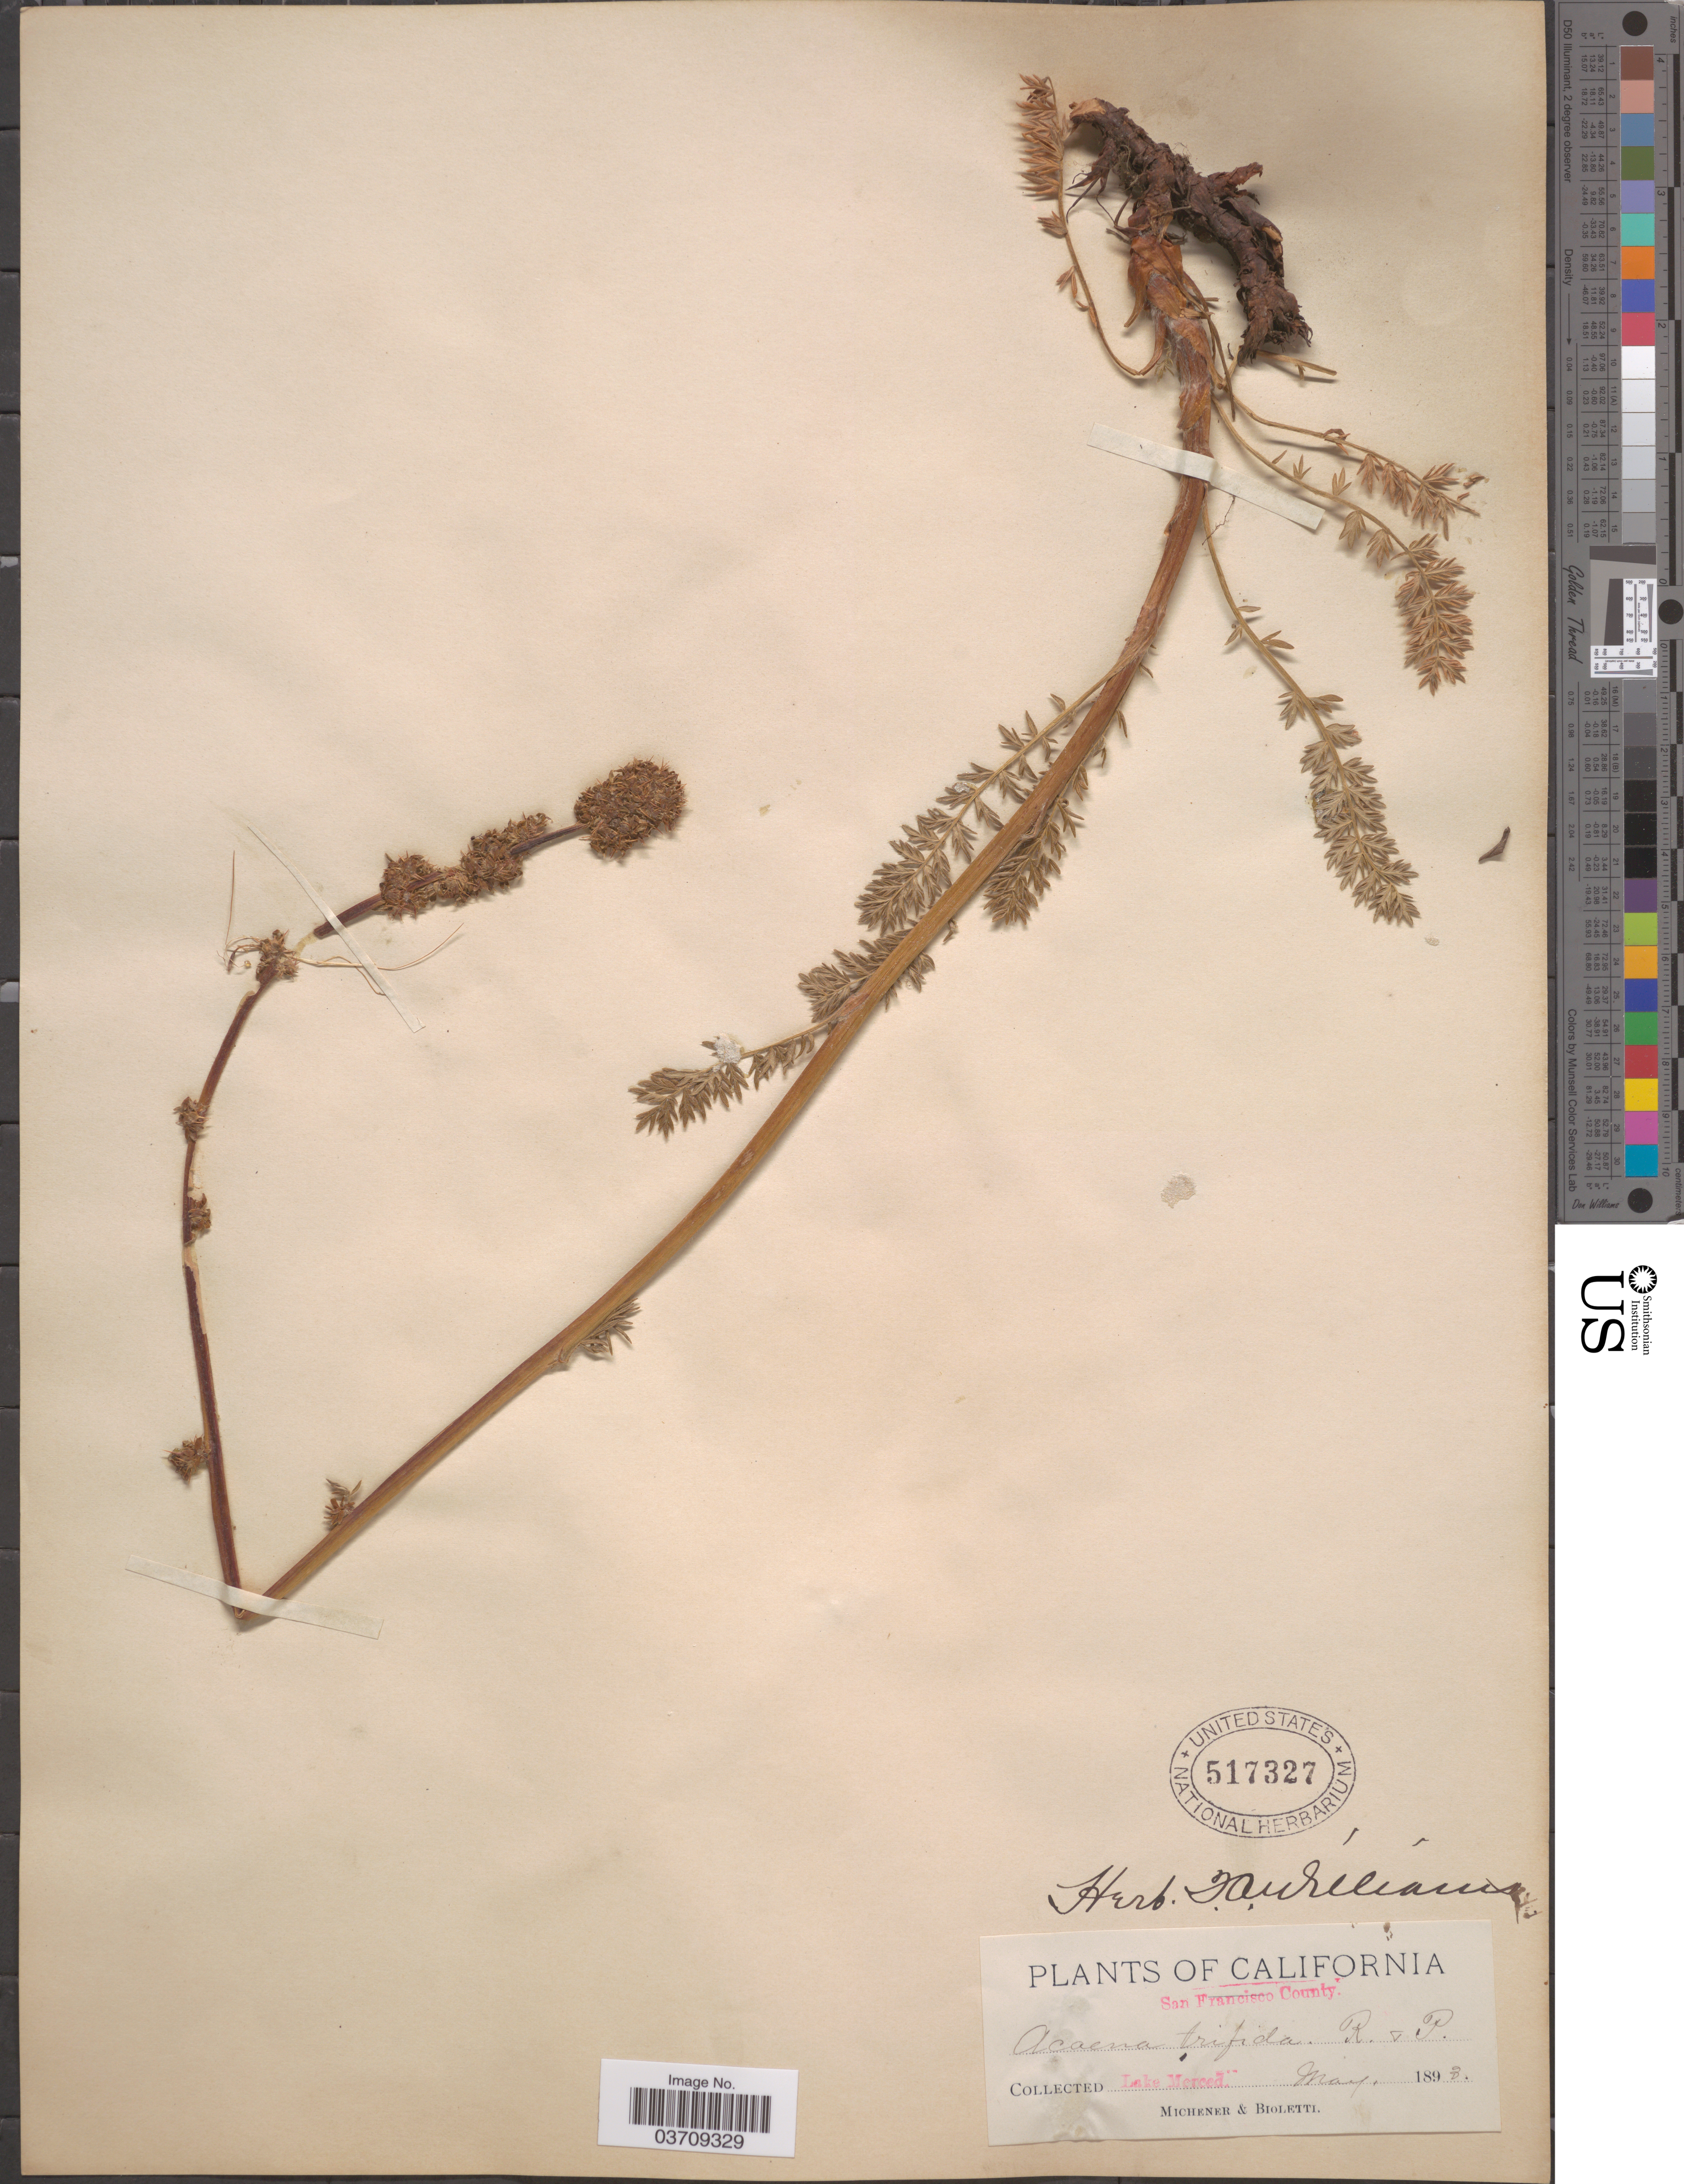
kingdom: Plantae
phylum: Tracheophyta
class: Magnoliopsida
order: Rosales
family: Rosaceae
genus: Acaena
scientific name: Acaena trifida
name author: Ruiz & Pav.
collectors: -. Michener & -- Bioletti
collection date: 1893-05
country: United States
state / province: California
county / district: San Francisco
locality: San Francisco County. Lake Merced.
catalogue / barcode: US 517327